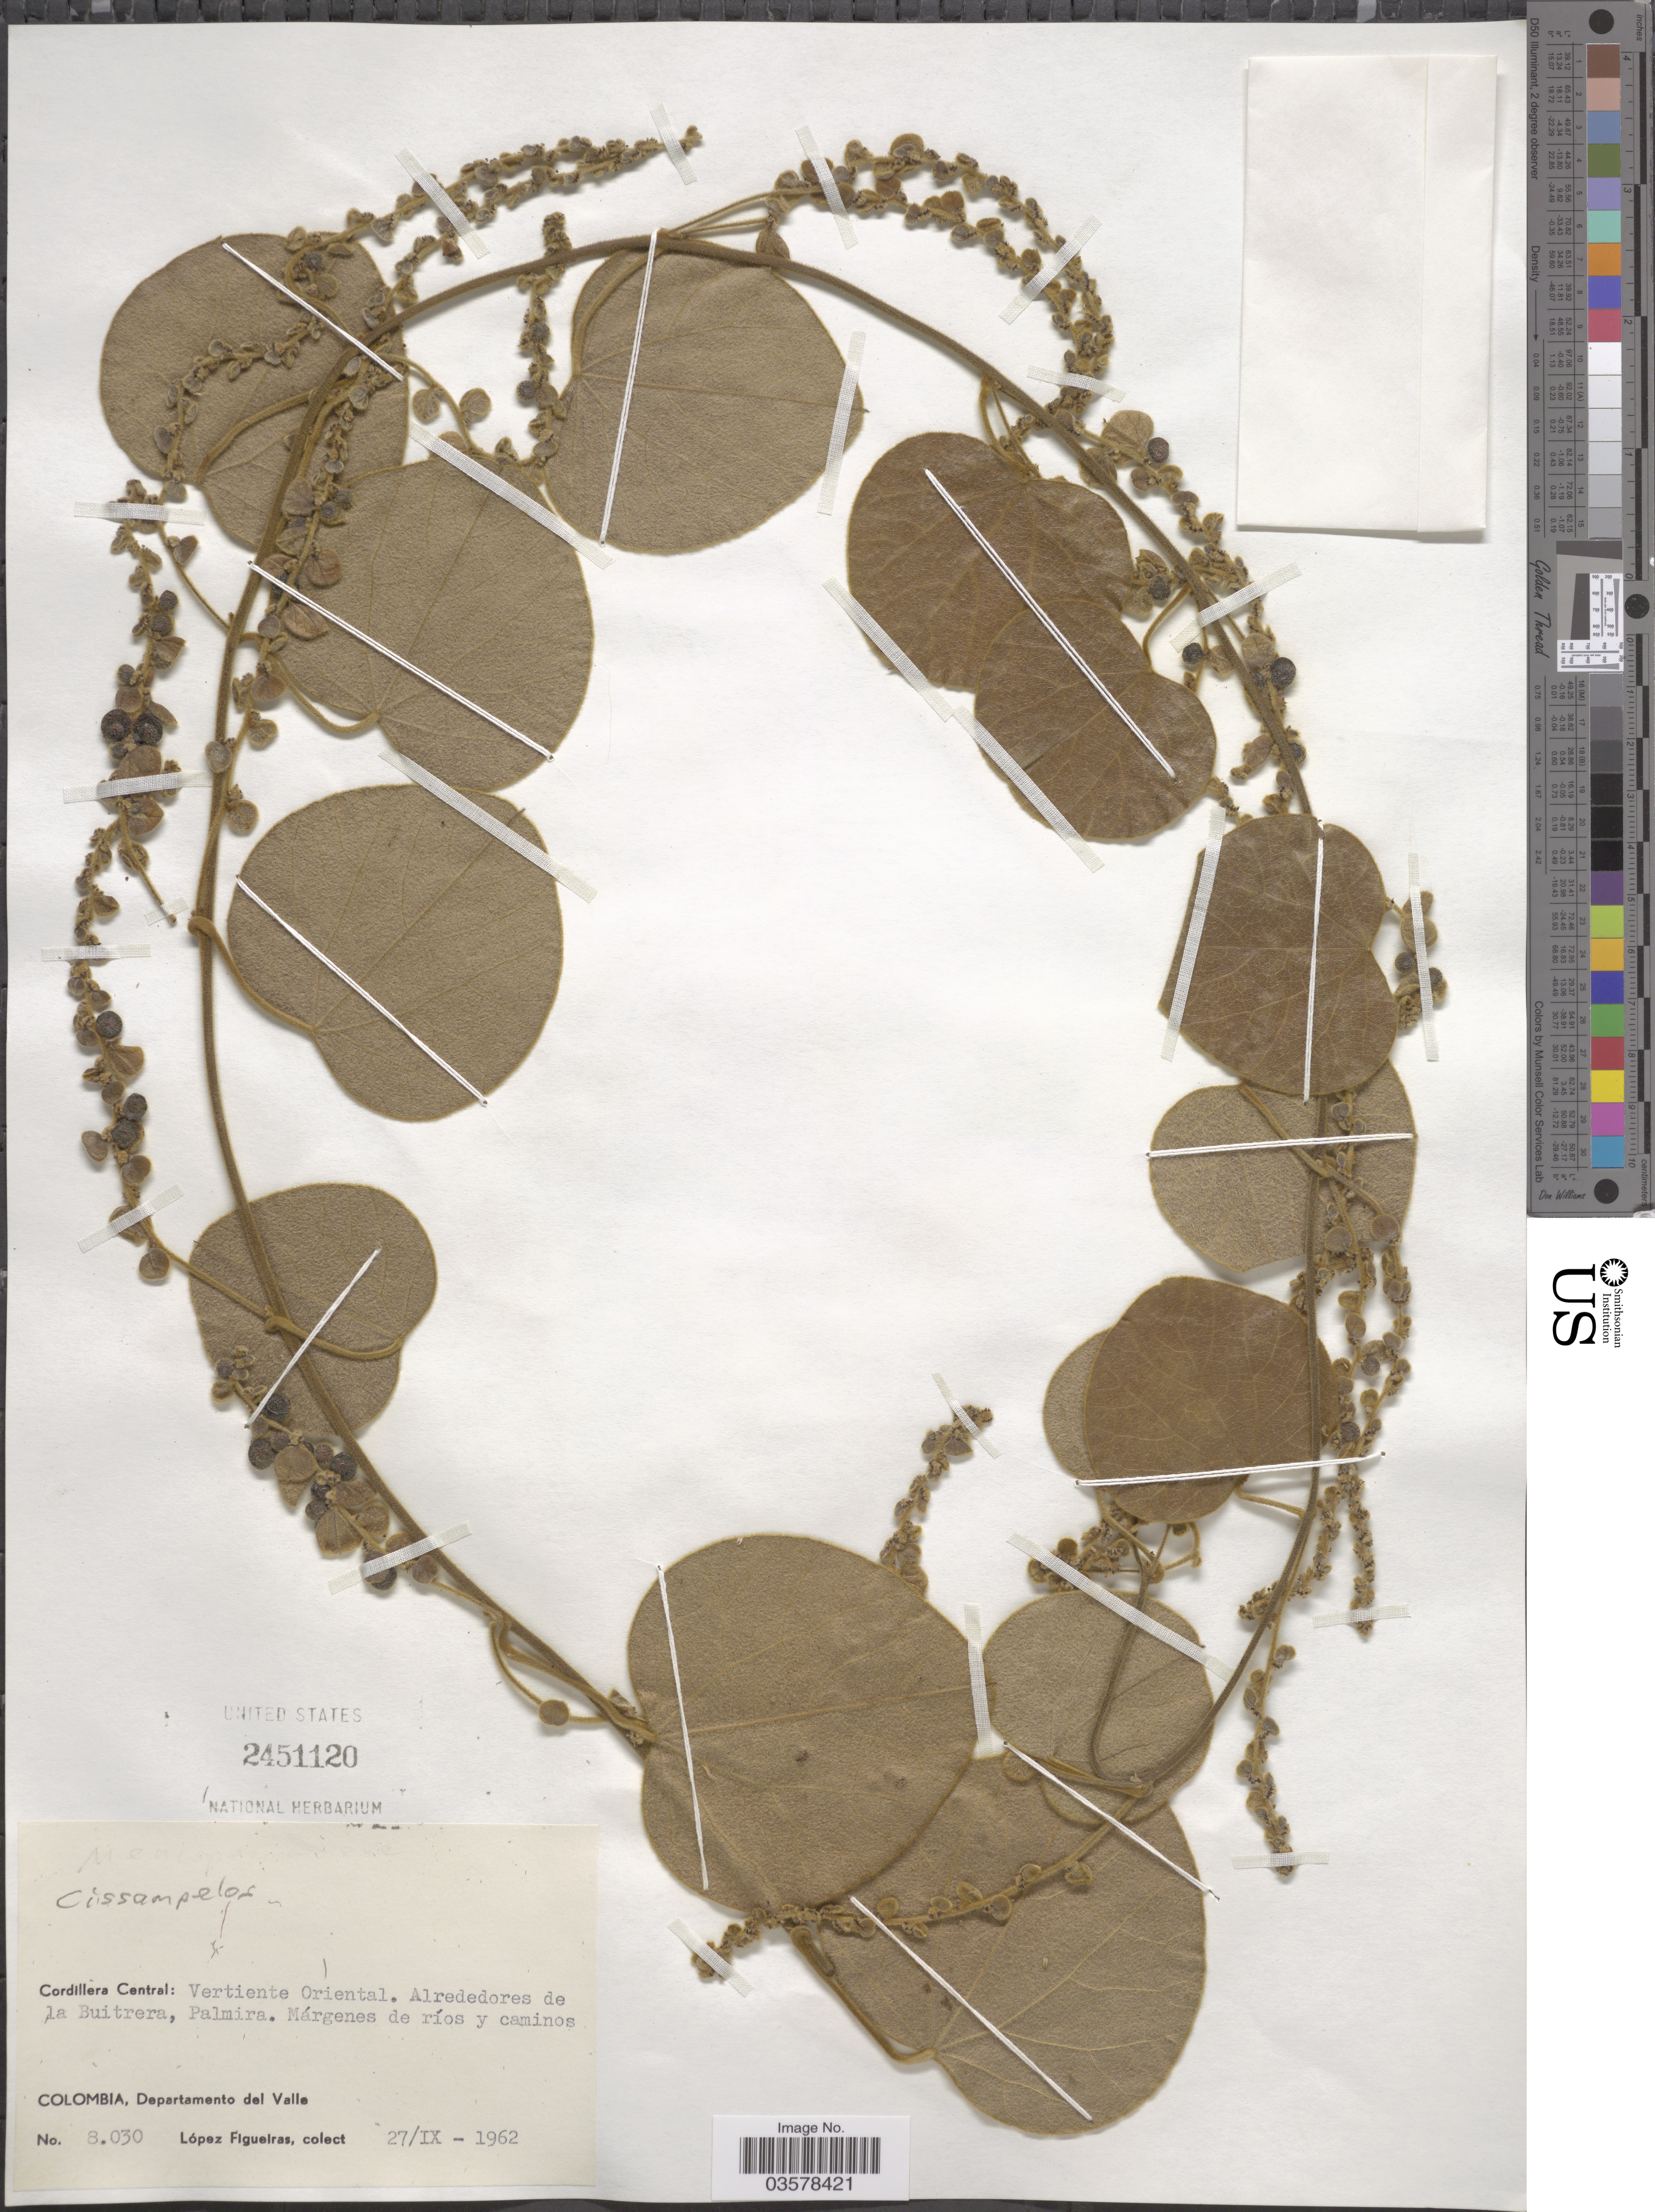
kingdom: Plantae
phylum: Tracheophyta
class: Magnoliopsida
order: Ranunculales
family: Menispermaceae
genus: Cissampelos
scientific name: Cissampelos sp.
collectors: M. López Figueiras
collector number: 8030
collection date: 1962-09-27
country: Colombia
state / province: Valle del Cauca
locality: Cordillera Central: Vertiente Oriental. Alrededores de la Buitrera, Palmira. Márgenes de ríos y caminos. Departamento del Valle.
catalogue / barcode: US 2451120